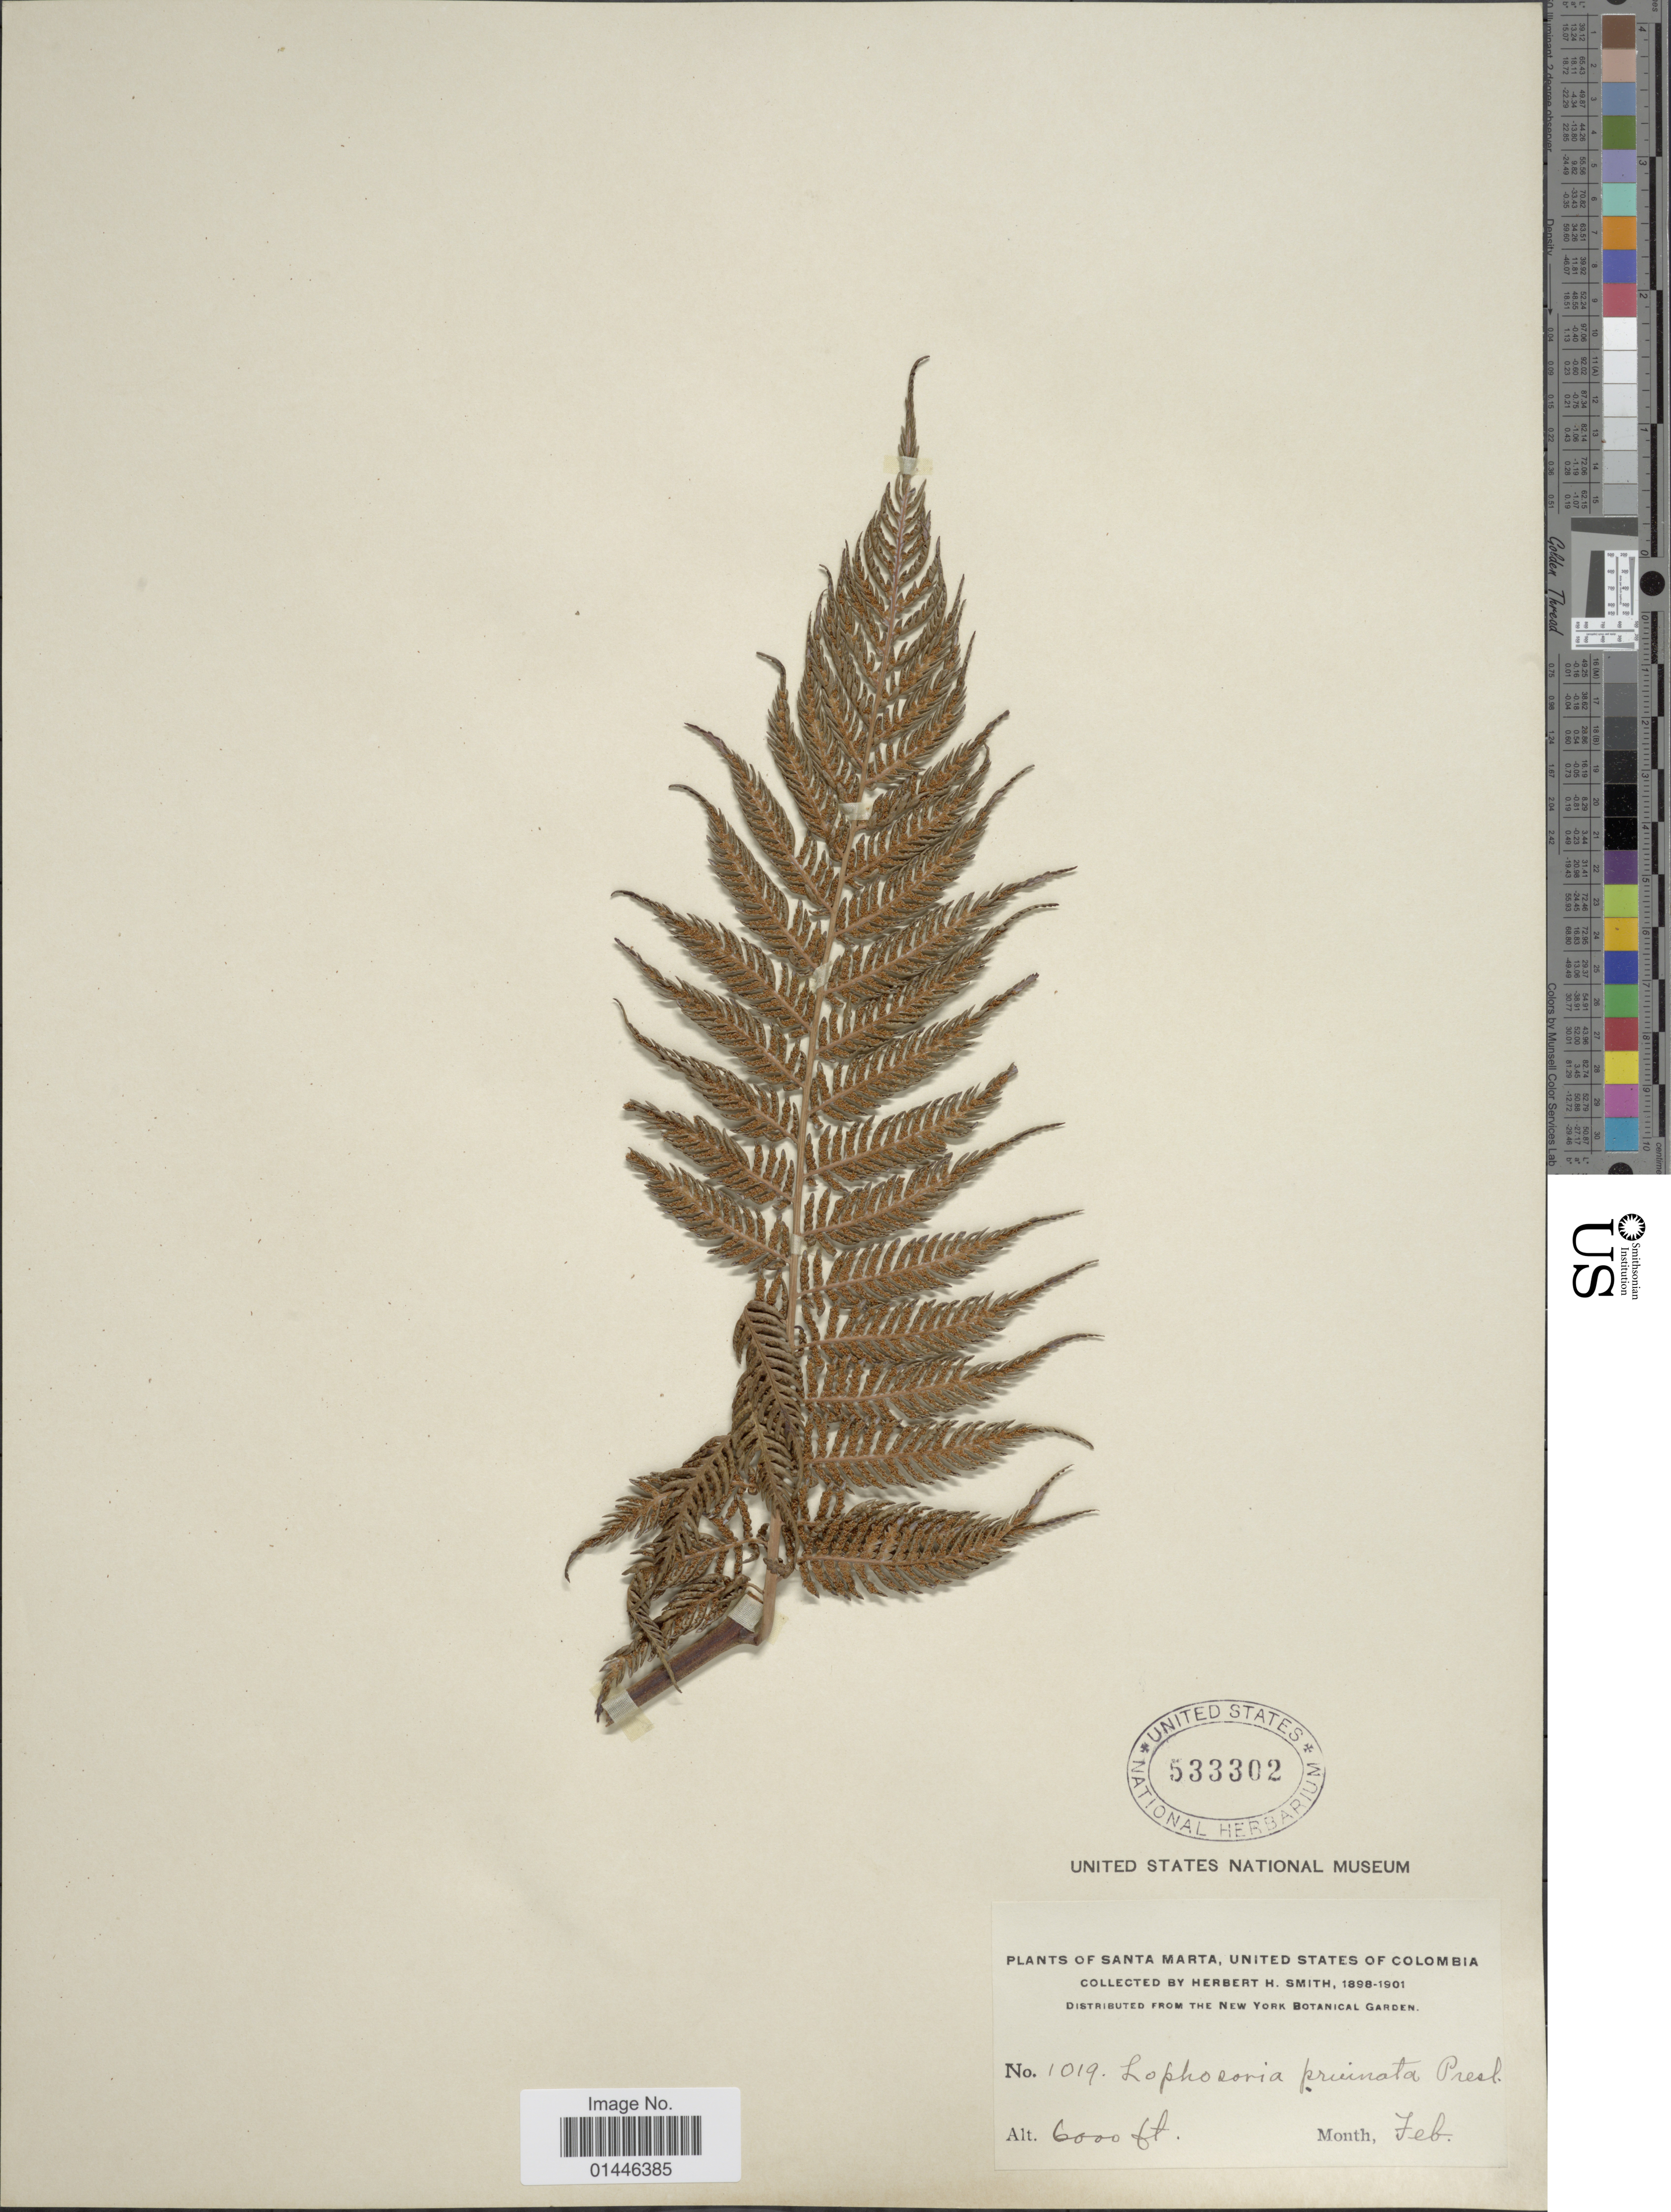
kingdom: Plantae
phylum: Tracheophyta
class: Polypodiopsida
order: Cyatheales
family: Dicksoniaceae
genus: Lophosoria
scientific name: Lophosoria quadripinnata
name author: (J.F. Gmel.) C. Chr.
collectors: Herbert H. Smith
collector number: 1019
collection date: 1898-02/1901-02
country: Colombia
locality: Santa Marta, United States of Colombia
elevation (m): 1829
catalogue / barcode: US 533302